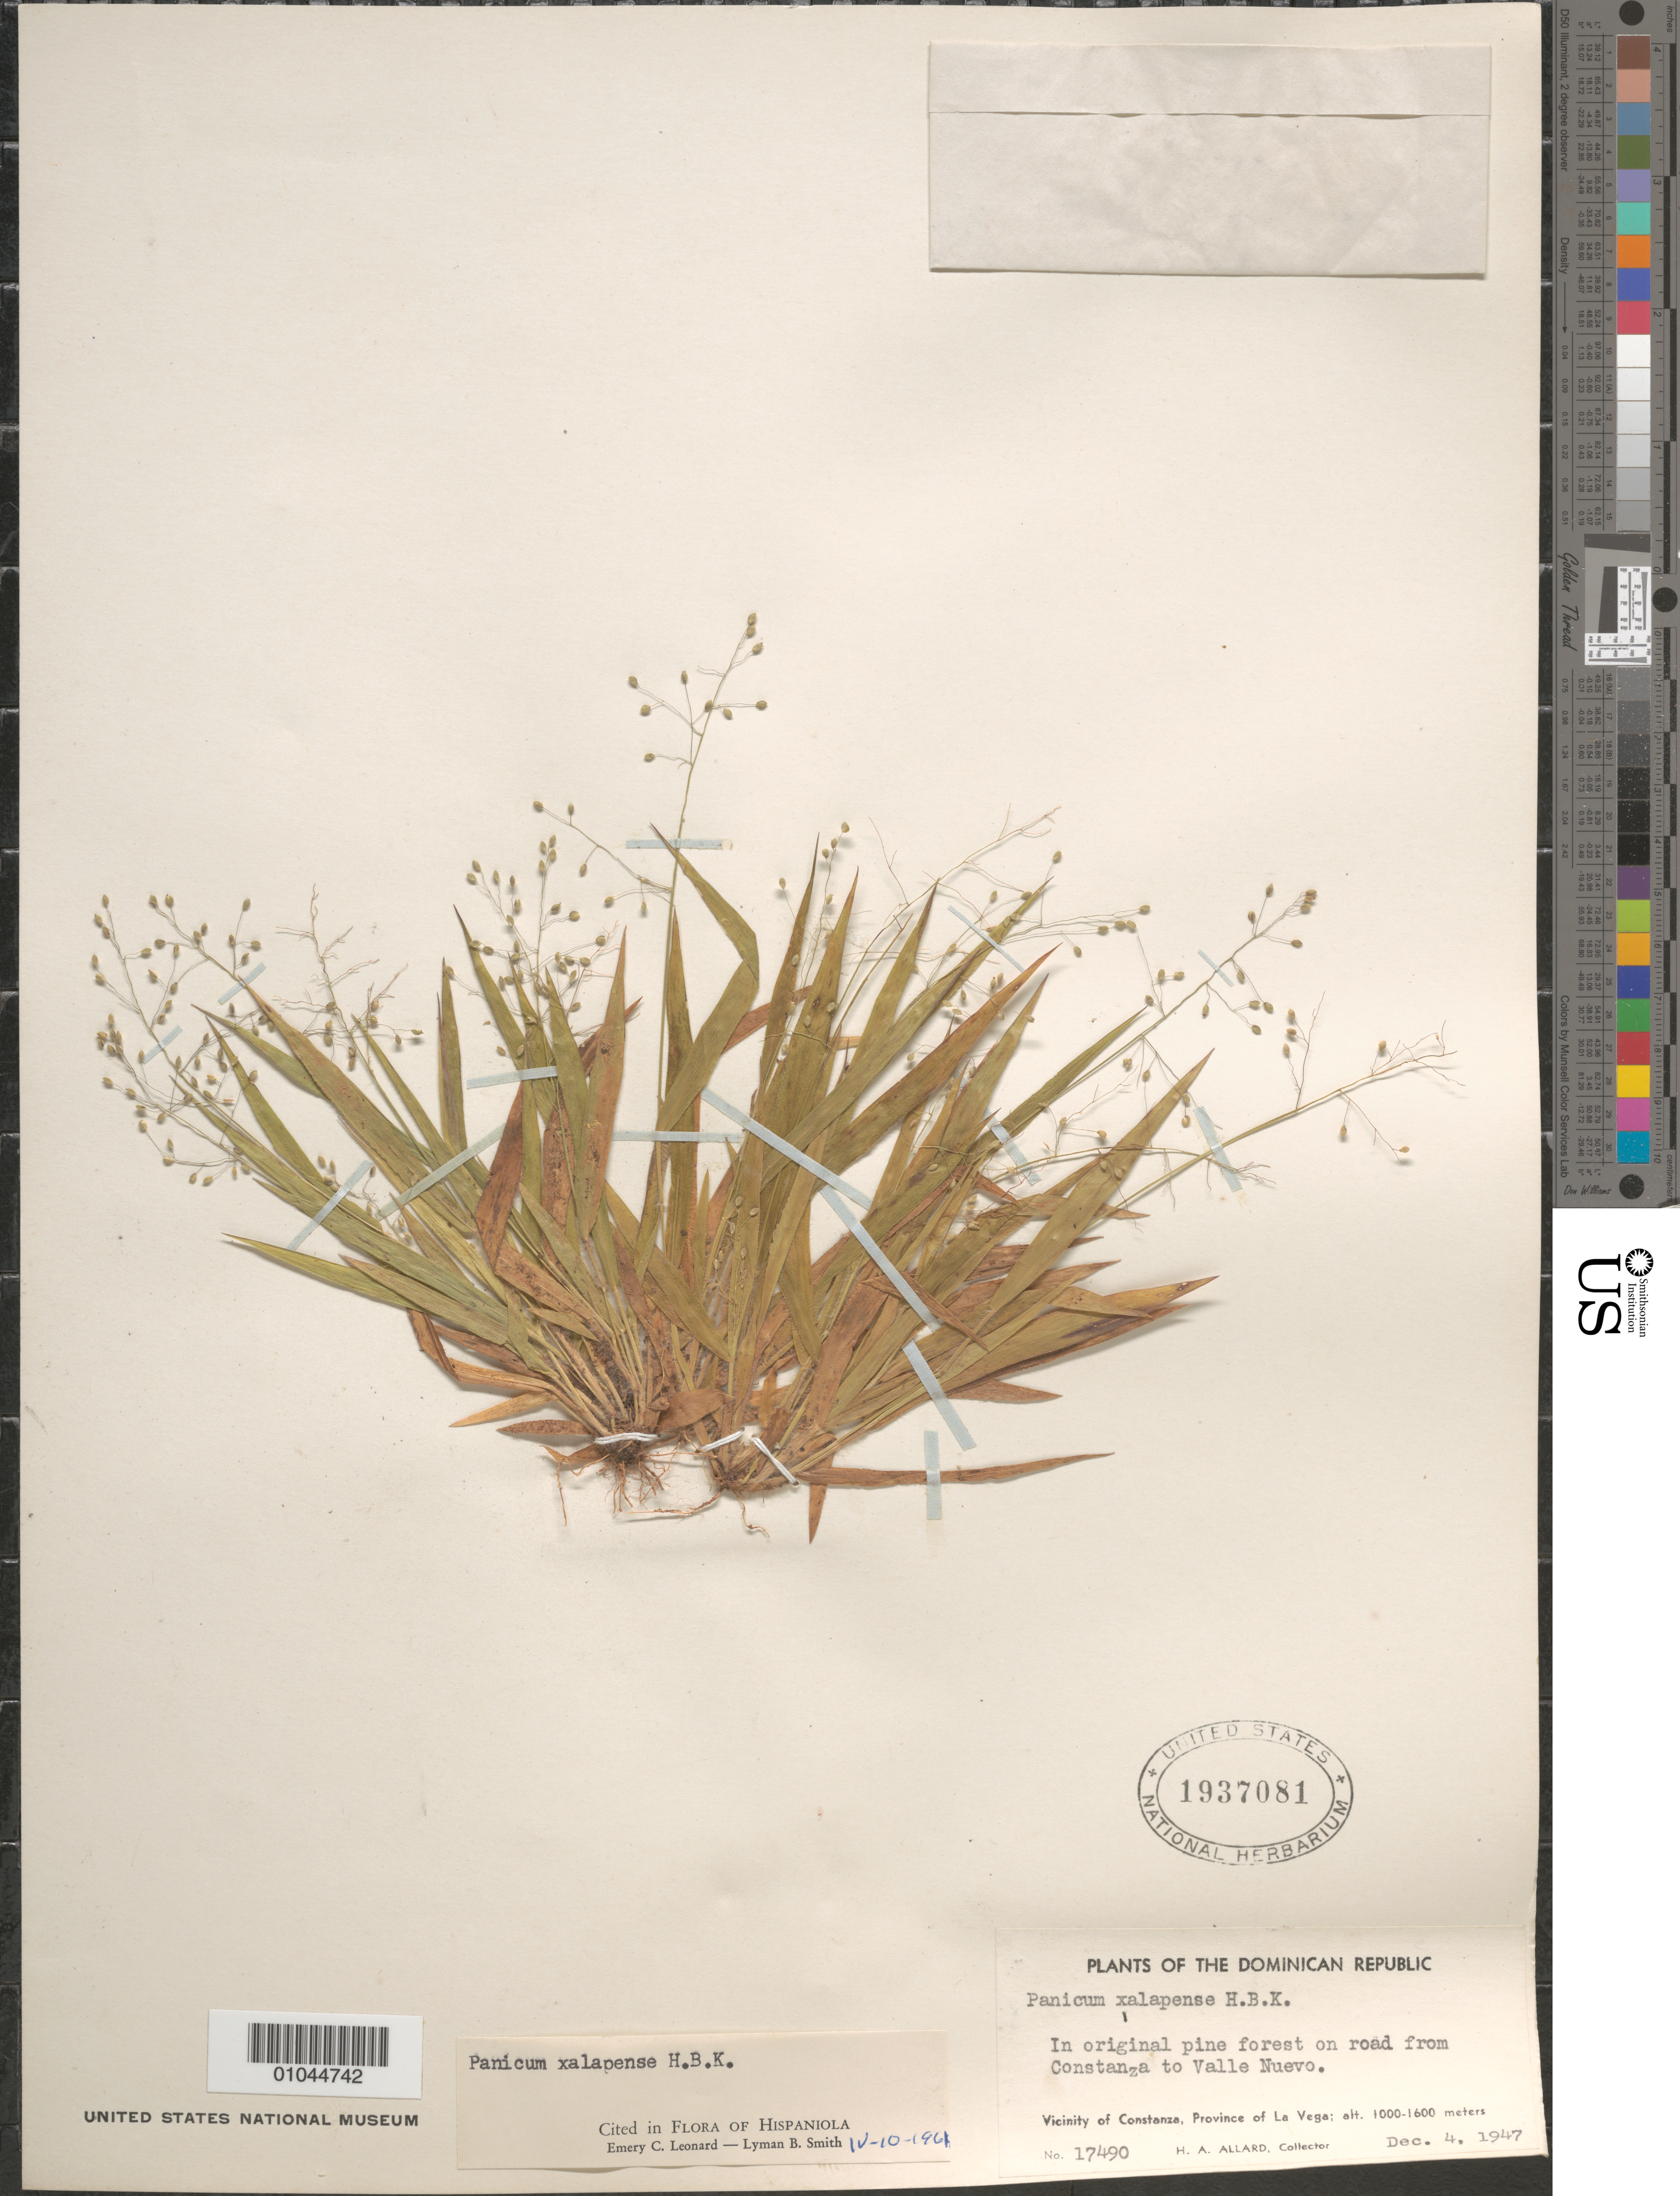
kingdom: Plantae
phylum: Tracheophyta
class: Liliopsida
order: Poales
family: Poaceae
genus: Panicum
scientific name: Panicum xalapense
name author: Kunth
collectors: H. A. Allard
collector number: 17490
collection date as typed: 04 Dec 1947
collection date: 1947-12-04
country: Dominican Republic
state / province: La Vega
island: Hispaniola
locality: Vicinity of Constanza, on road from Constanza to Valle Nuevo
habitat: in original pine forest on road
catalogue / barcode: US 1937081